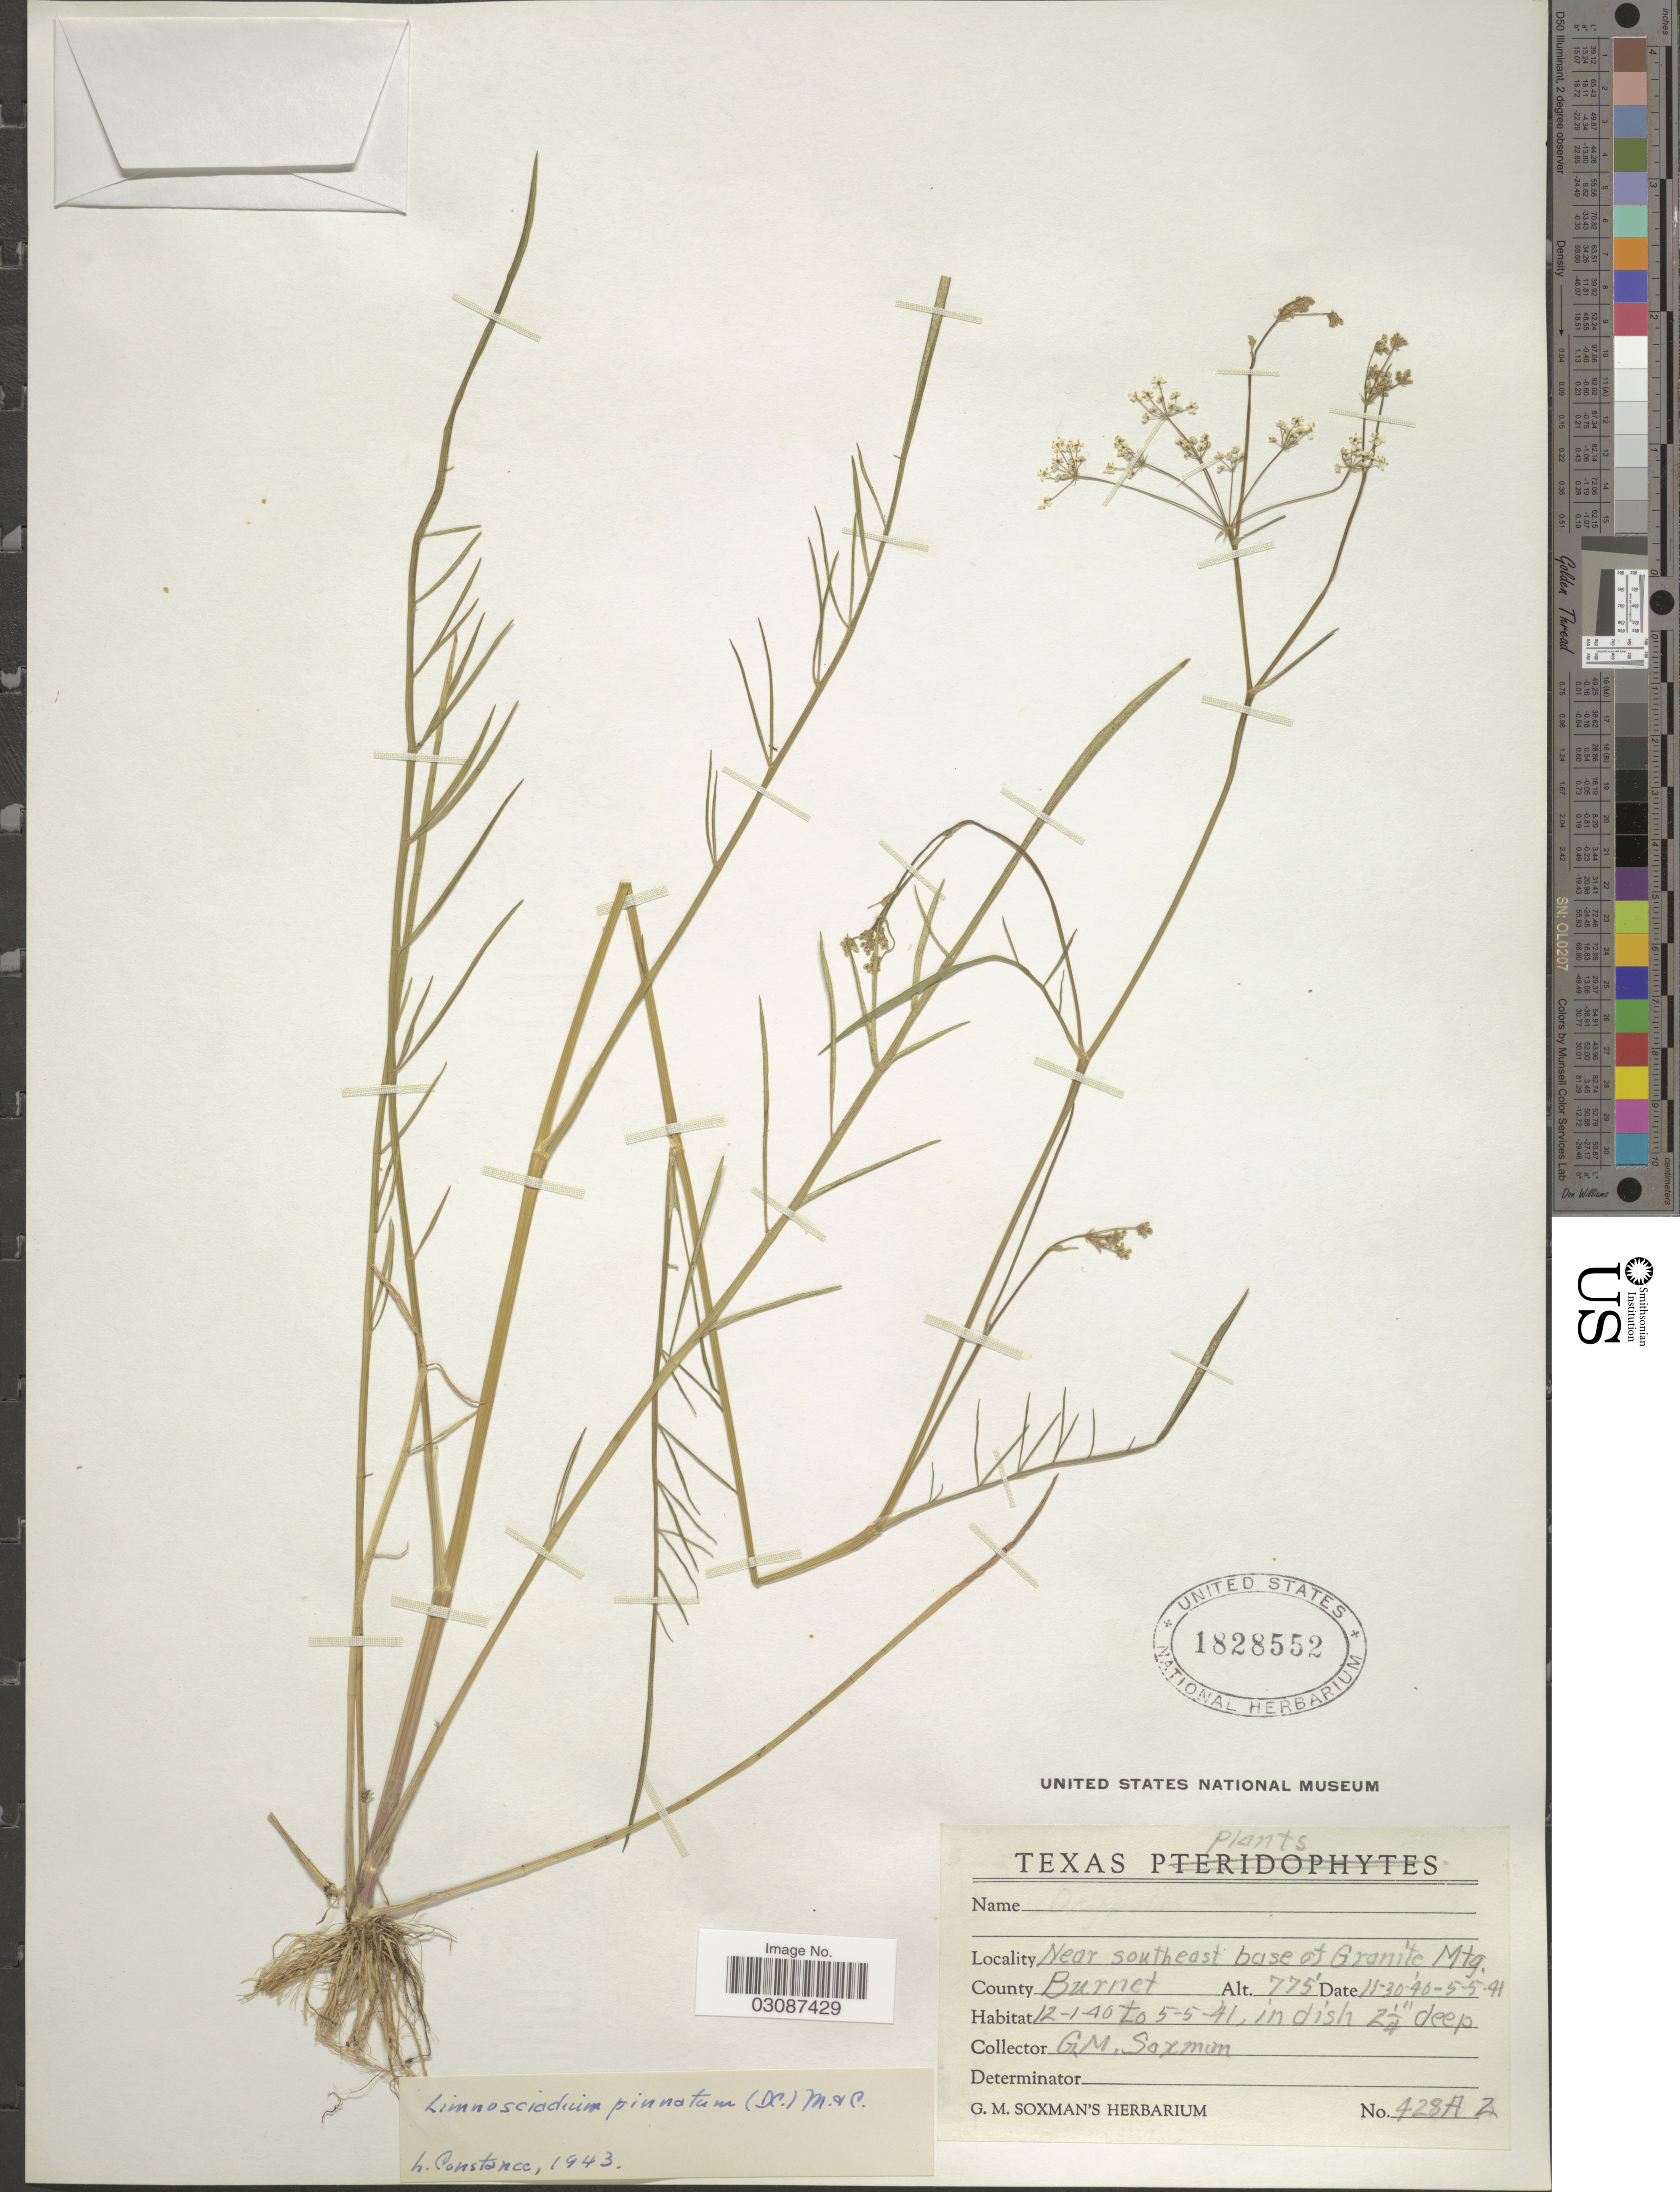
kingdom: Plantae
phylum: Tracheophyta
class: Magnoliopsida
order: Apiales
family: Apiaceae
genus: Limnosciadium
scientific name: Limnosciadium pinnatum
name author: (DC.) Mathias & Constance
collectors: G. Soxman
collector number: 428A2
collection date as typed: Transcribed d/m/y: 30/11/40 to 5/5/41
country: United States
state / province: Texas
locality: Near southeast base of Granite Mts. County Burnet.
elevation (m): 236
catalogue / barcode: US 1828552